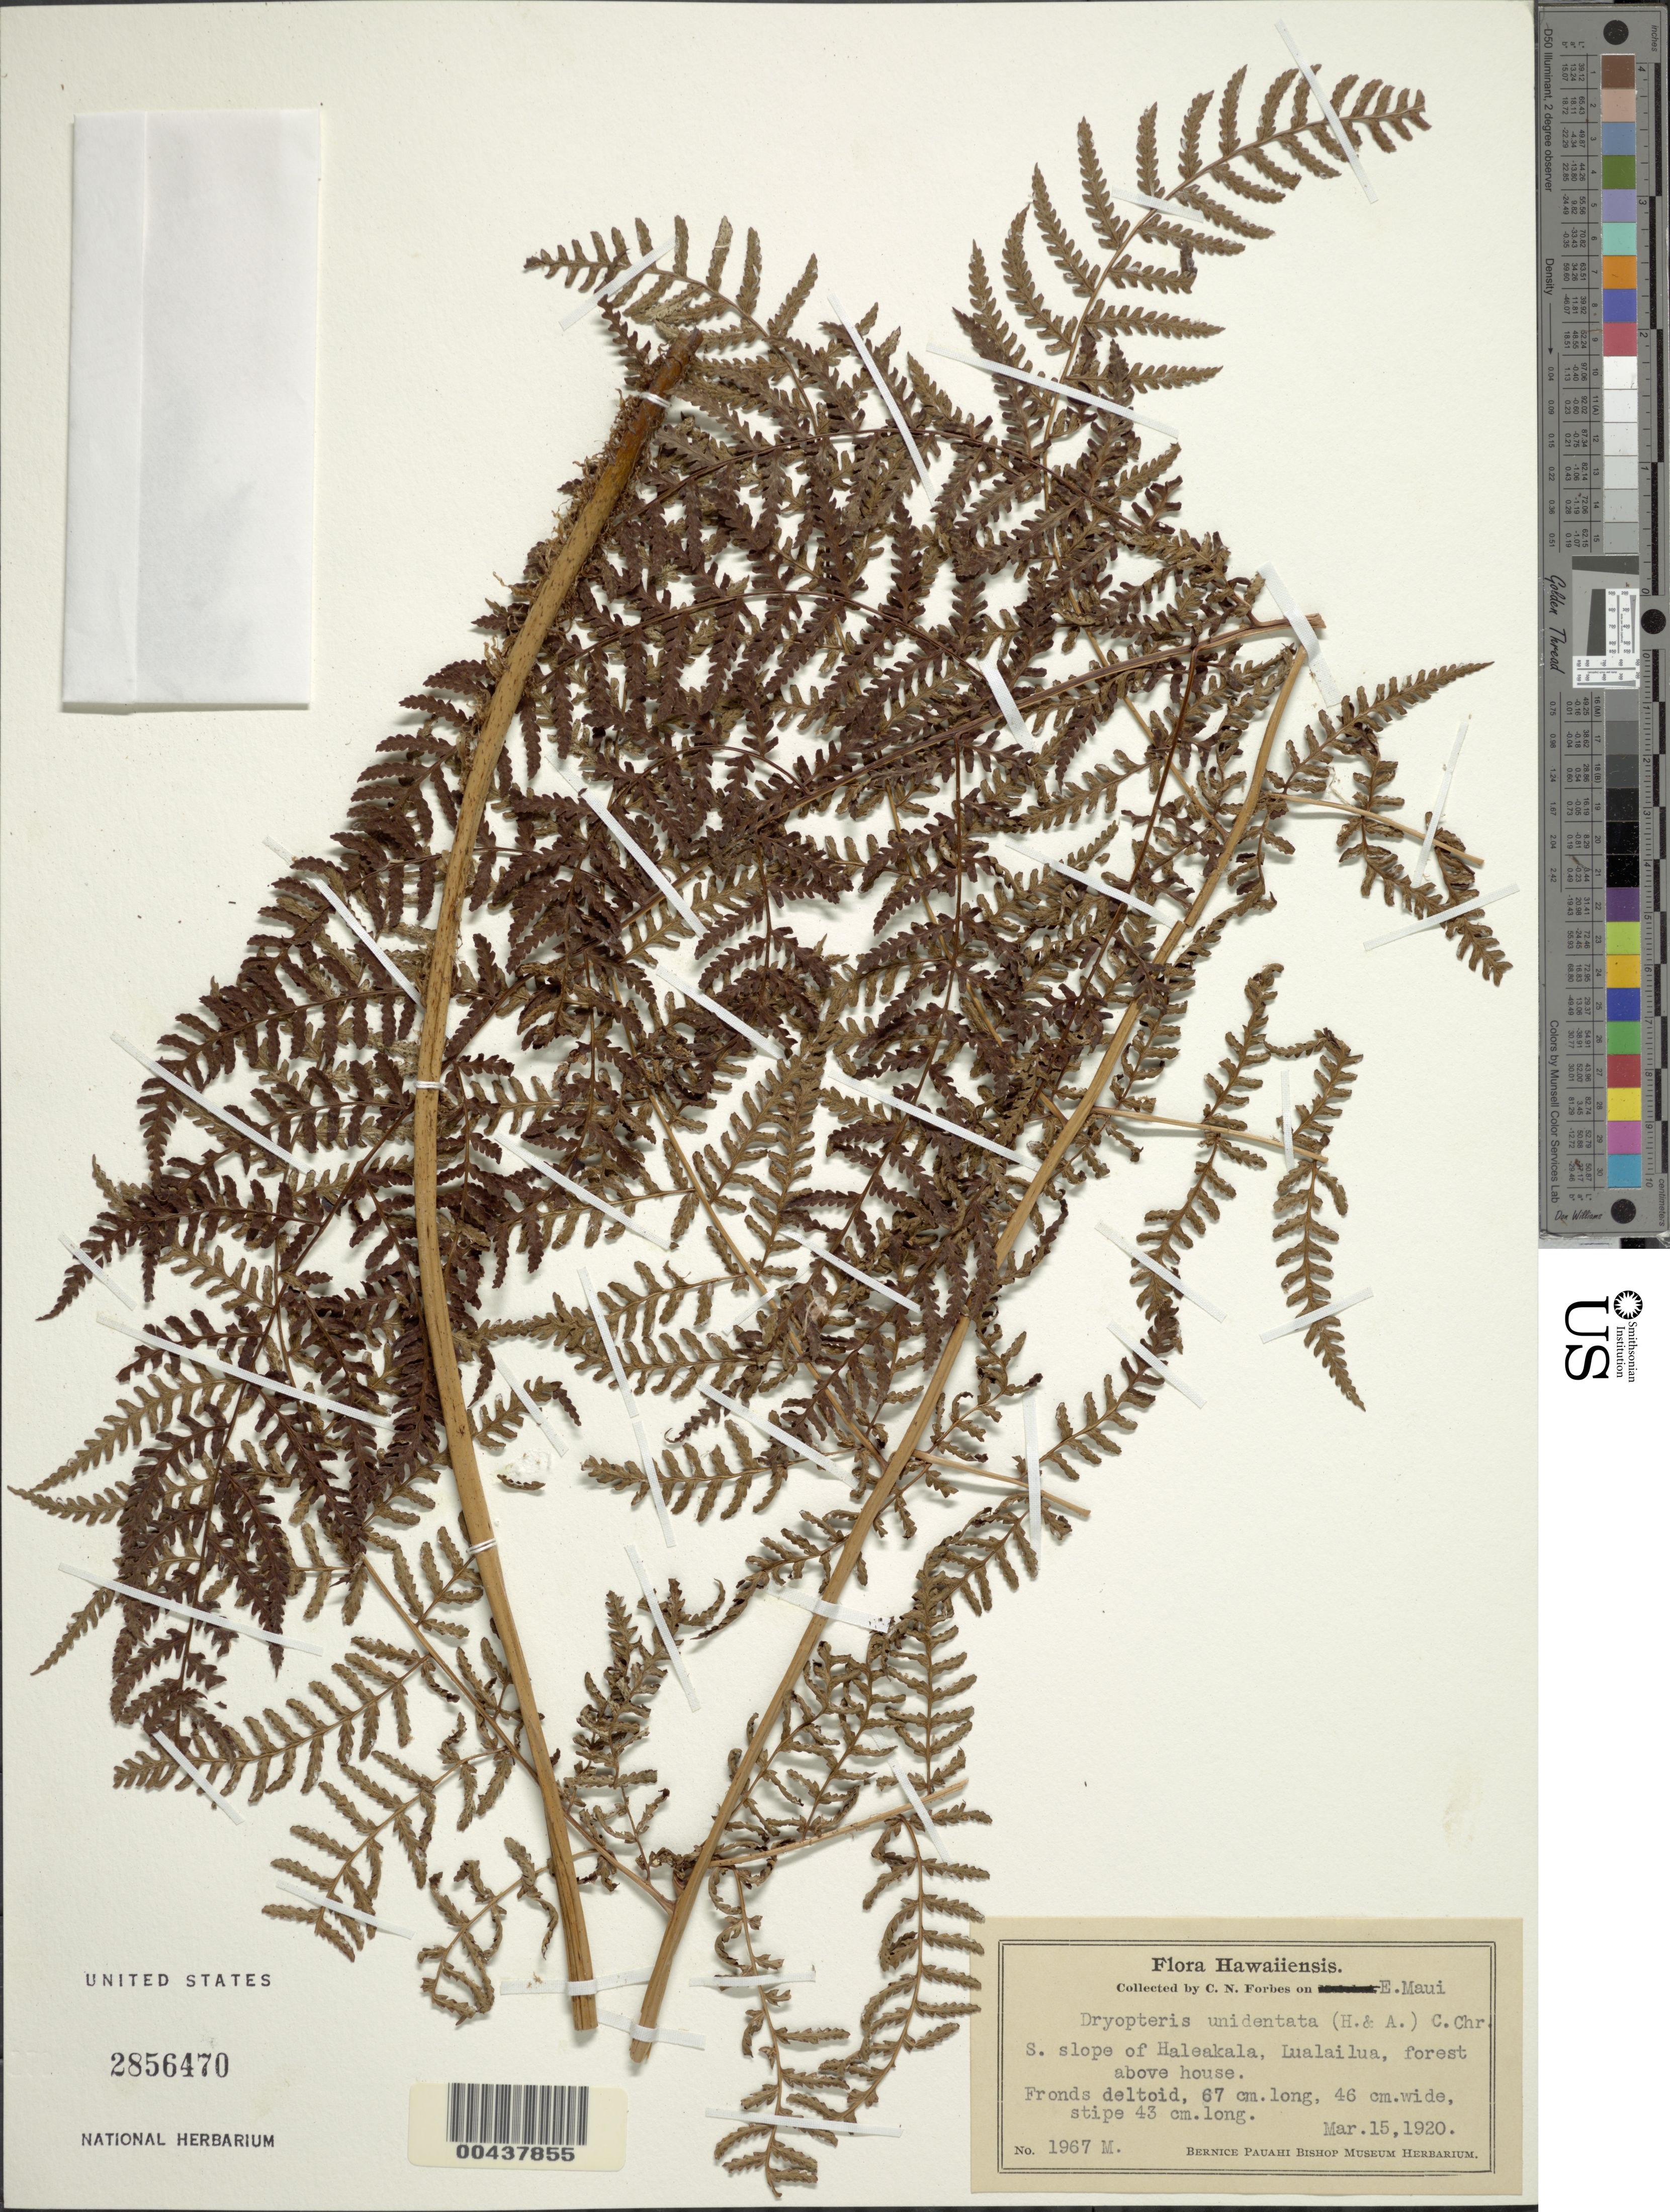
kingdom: Plantae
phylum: Tracheophyta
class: Polypodiopsida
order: Polypodiales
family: Dryopteridaceae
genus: Dryopteris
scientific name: Dryopteris unidentata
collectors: C. N. Forbes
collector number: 1967 M.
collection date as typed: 15 Mar 1920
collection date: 1920-03-15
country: United States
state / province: Hawaii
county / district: Maui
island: Maui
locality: E. Maui: S slope of Haleakala, Lualailua, forest above house.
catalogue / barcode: US 2856470